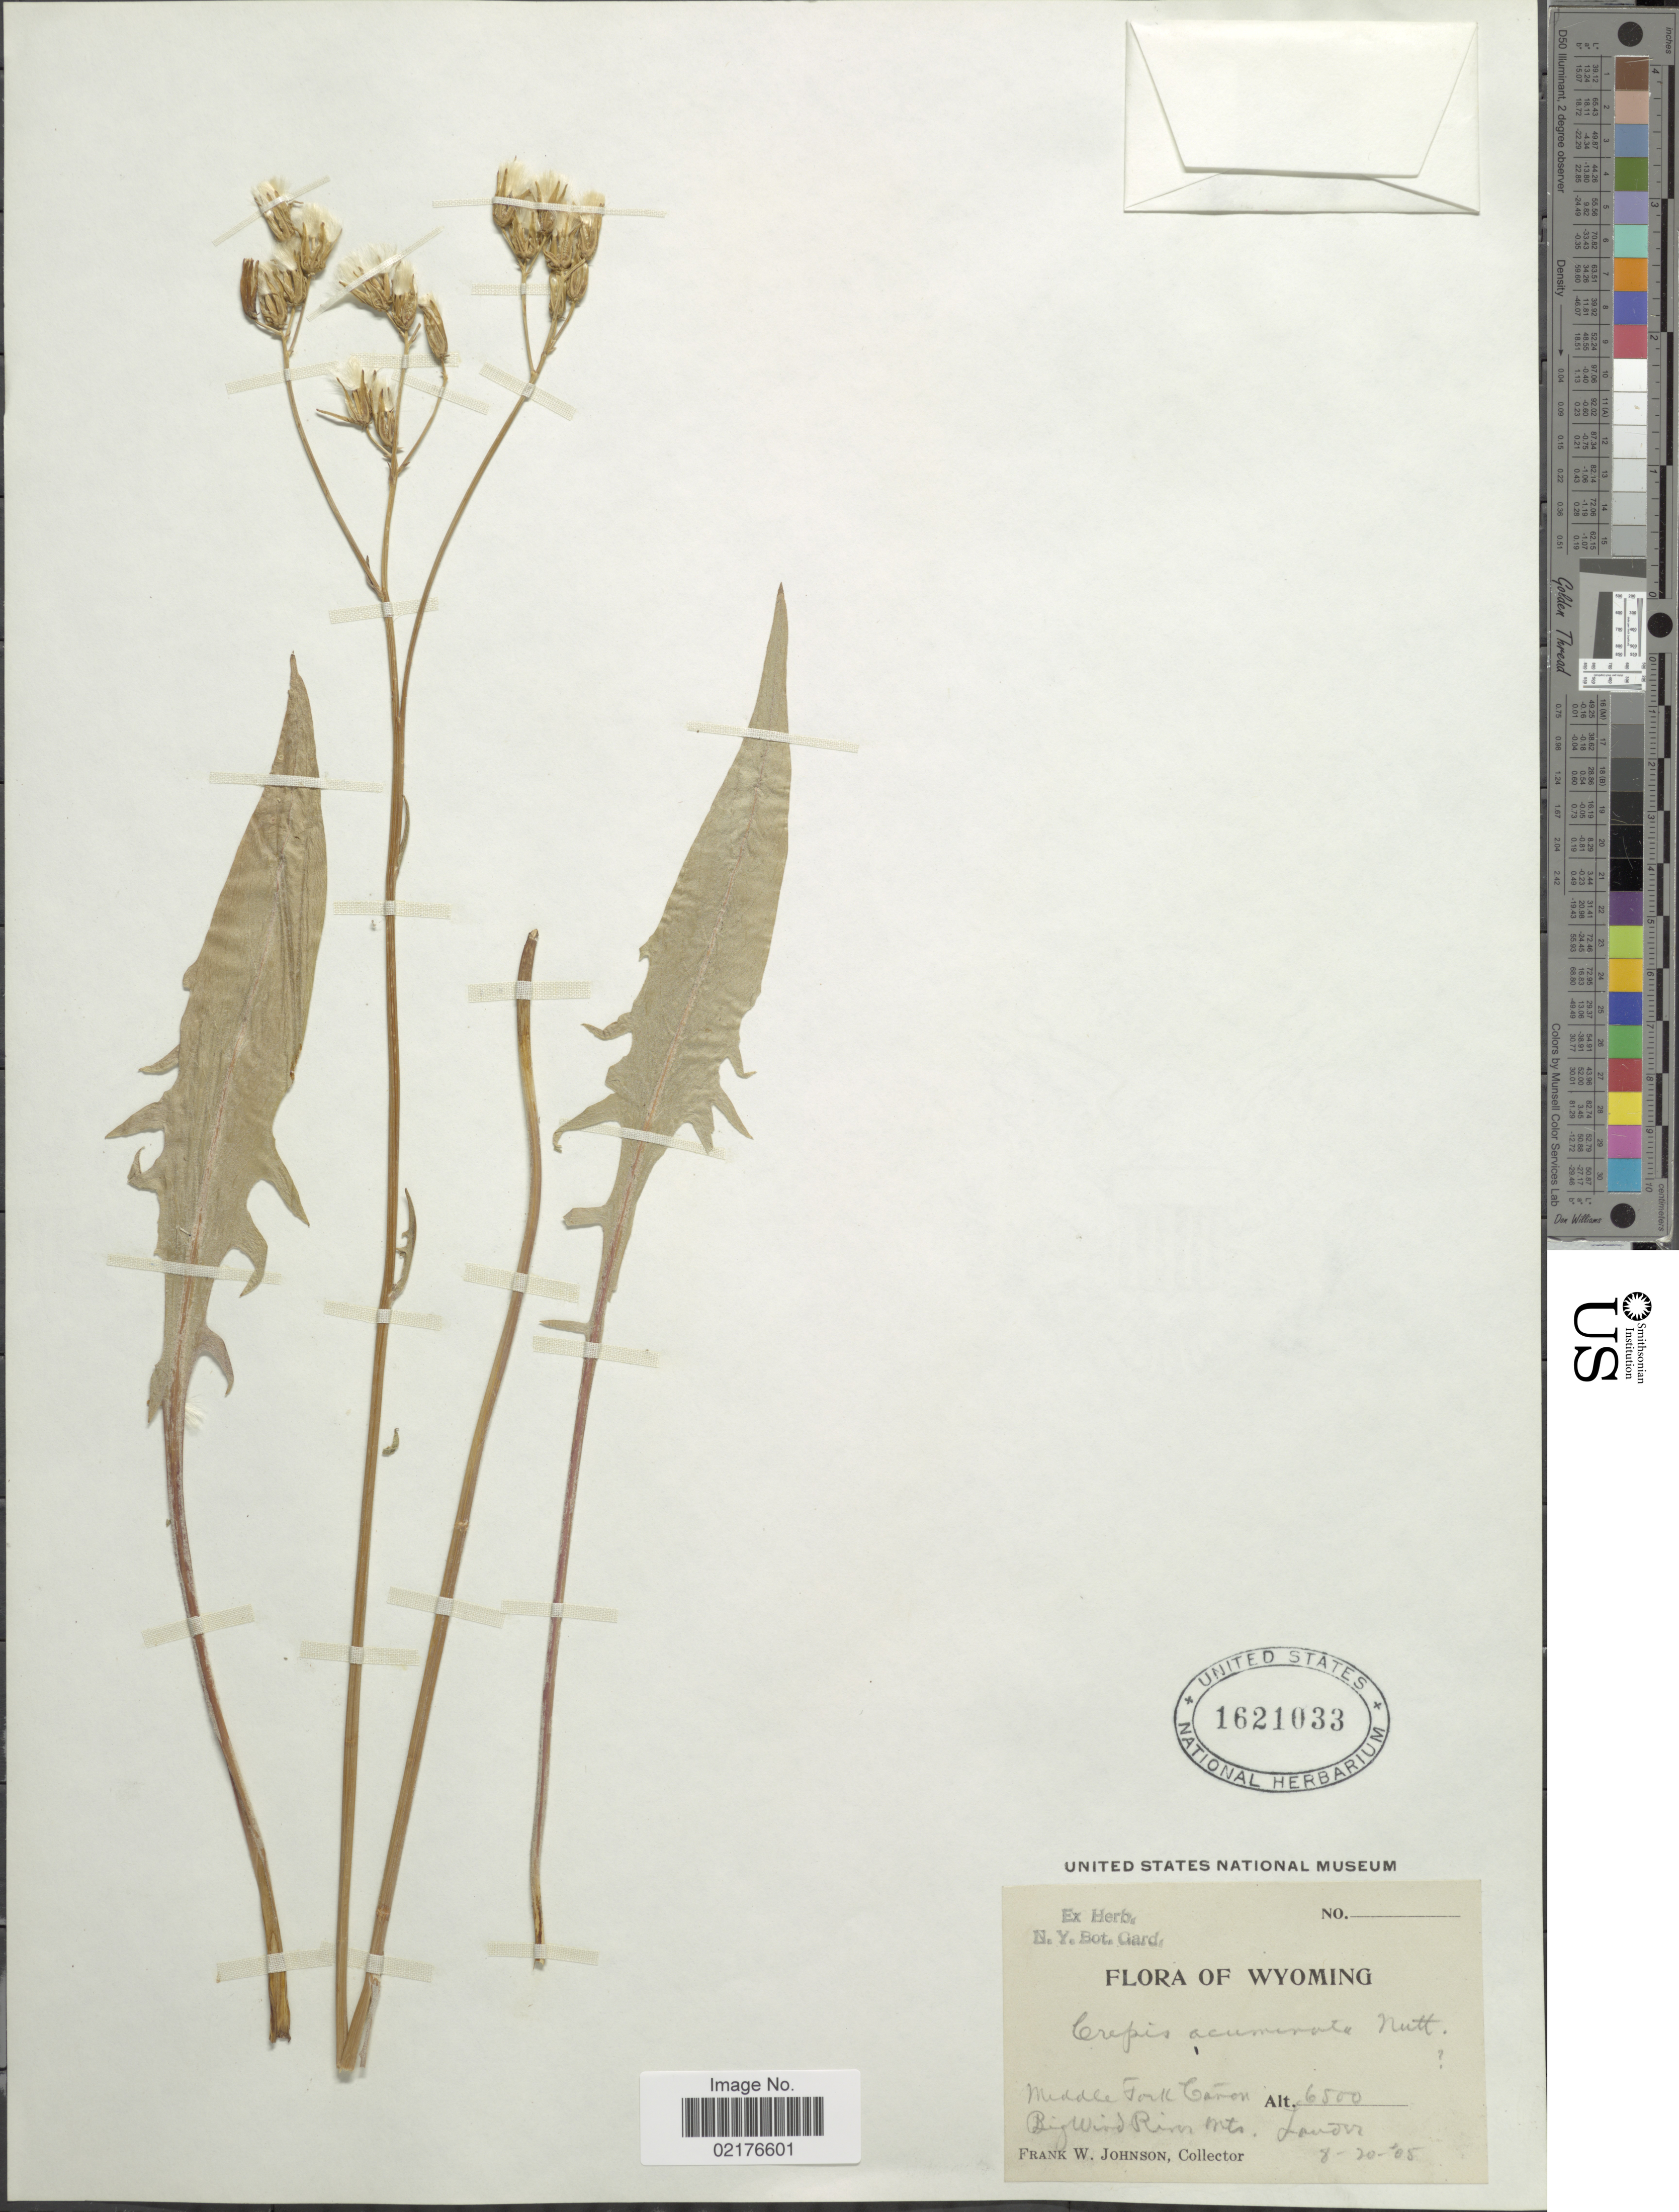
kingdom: Plantae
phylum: Tracheophyta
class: Magnoliopsida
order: Asterales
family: Asteraceae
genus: Crepis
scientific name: Crepis acuminata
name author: Nutt.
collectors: F. W. Johnson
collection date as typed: Transcribed d/m/y: 20/8/05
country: United States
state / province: Wyoming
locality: Middle Fork Canon, Big Wind River Mts.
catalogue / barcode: US 1621033